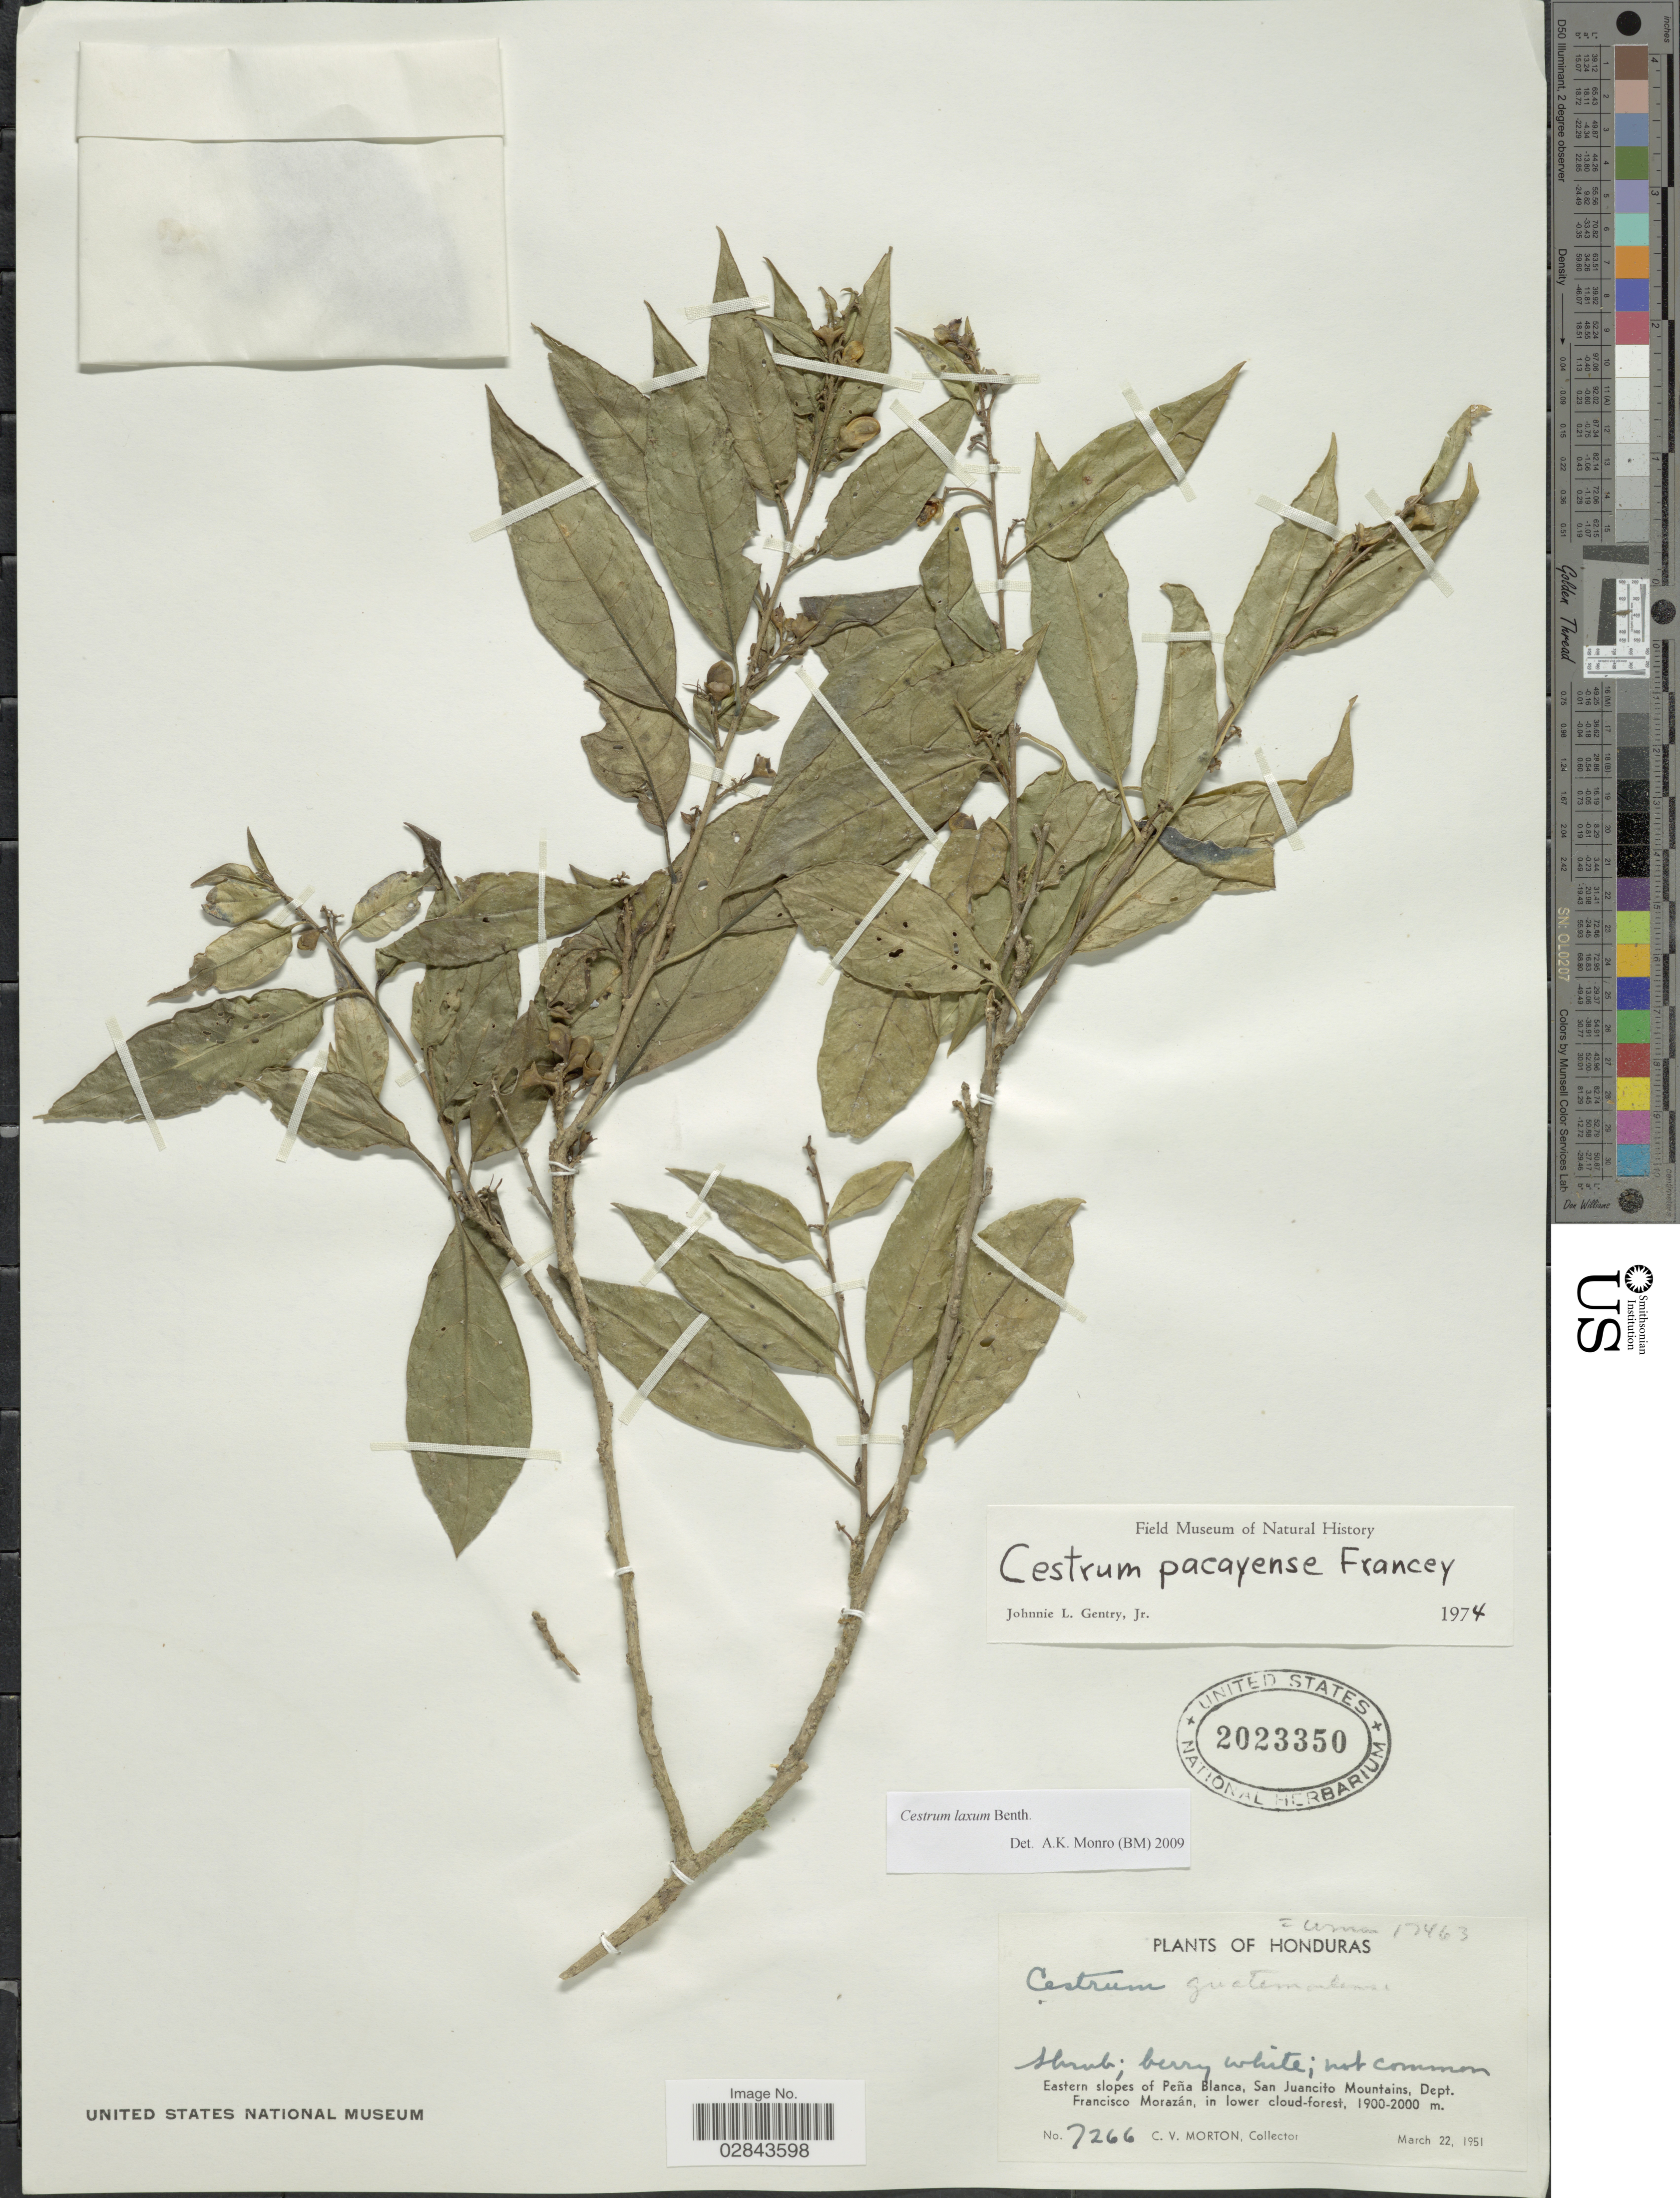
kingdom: Plantae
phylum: Tracheophyta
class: Magnoliopsida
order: Solanales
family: Solanaceae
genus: Cestrum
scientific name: Cestrum laxum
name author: Benth.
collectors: C. V. Morton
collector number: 7266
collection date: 1951-03-22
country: Honduras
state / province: Fco. Morazán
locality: Eastern slopes of Peña Blanca, San Juancito Mountains, Dept. Francisco Morazán.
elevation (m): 1900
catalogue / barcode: US 2023350